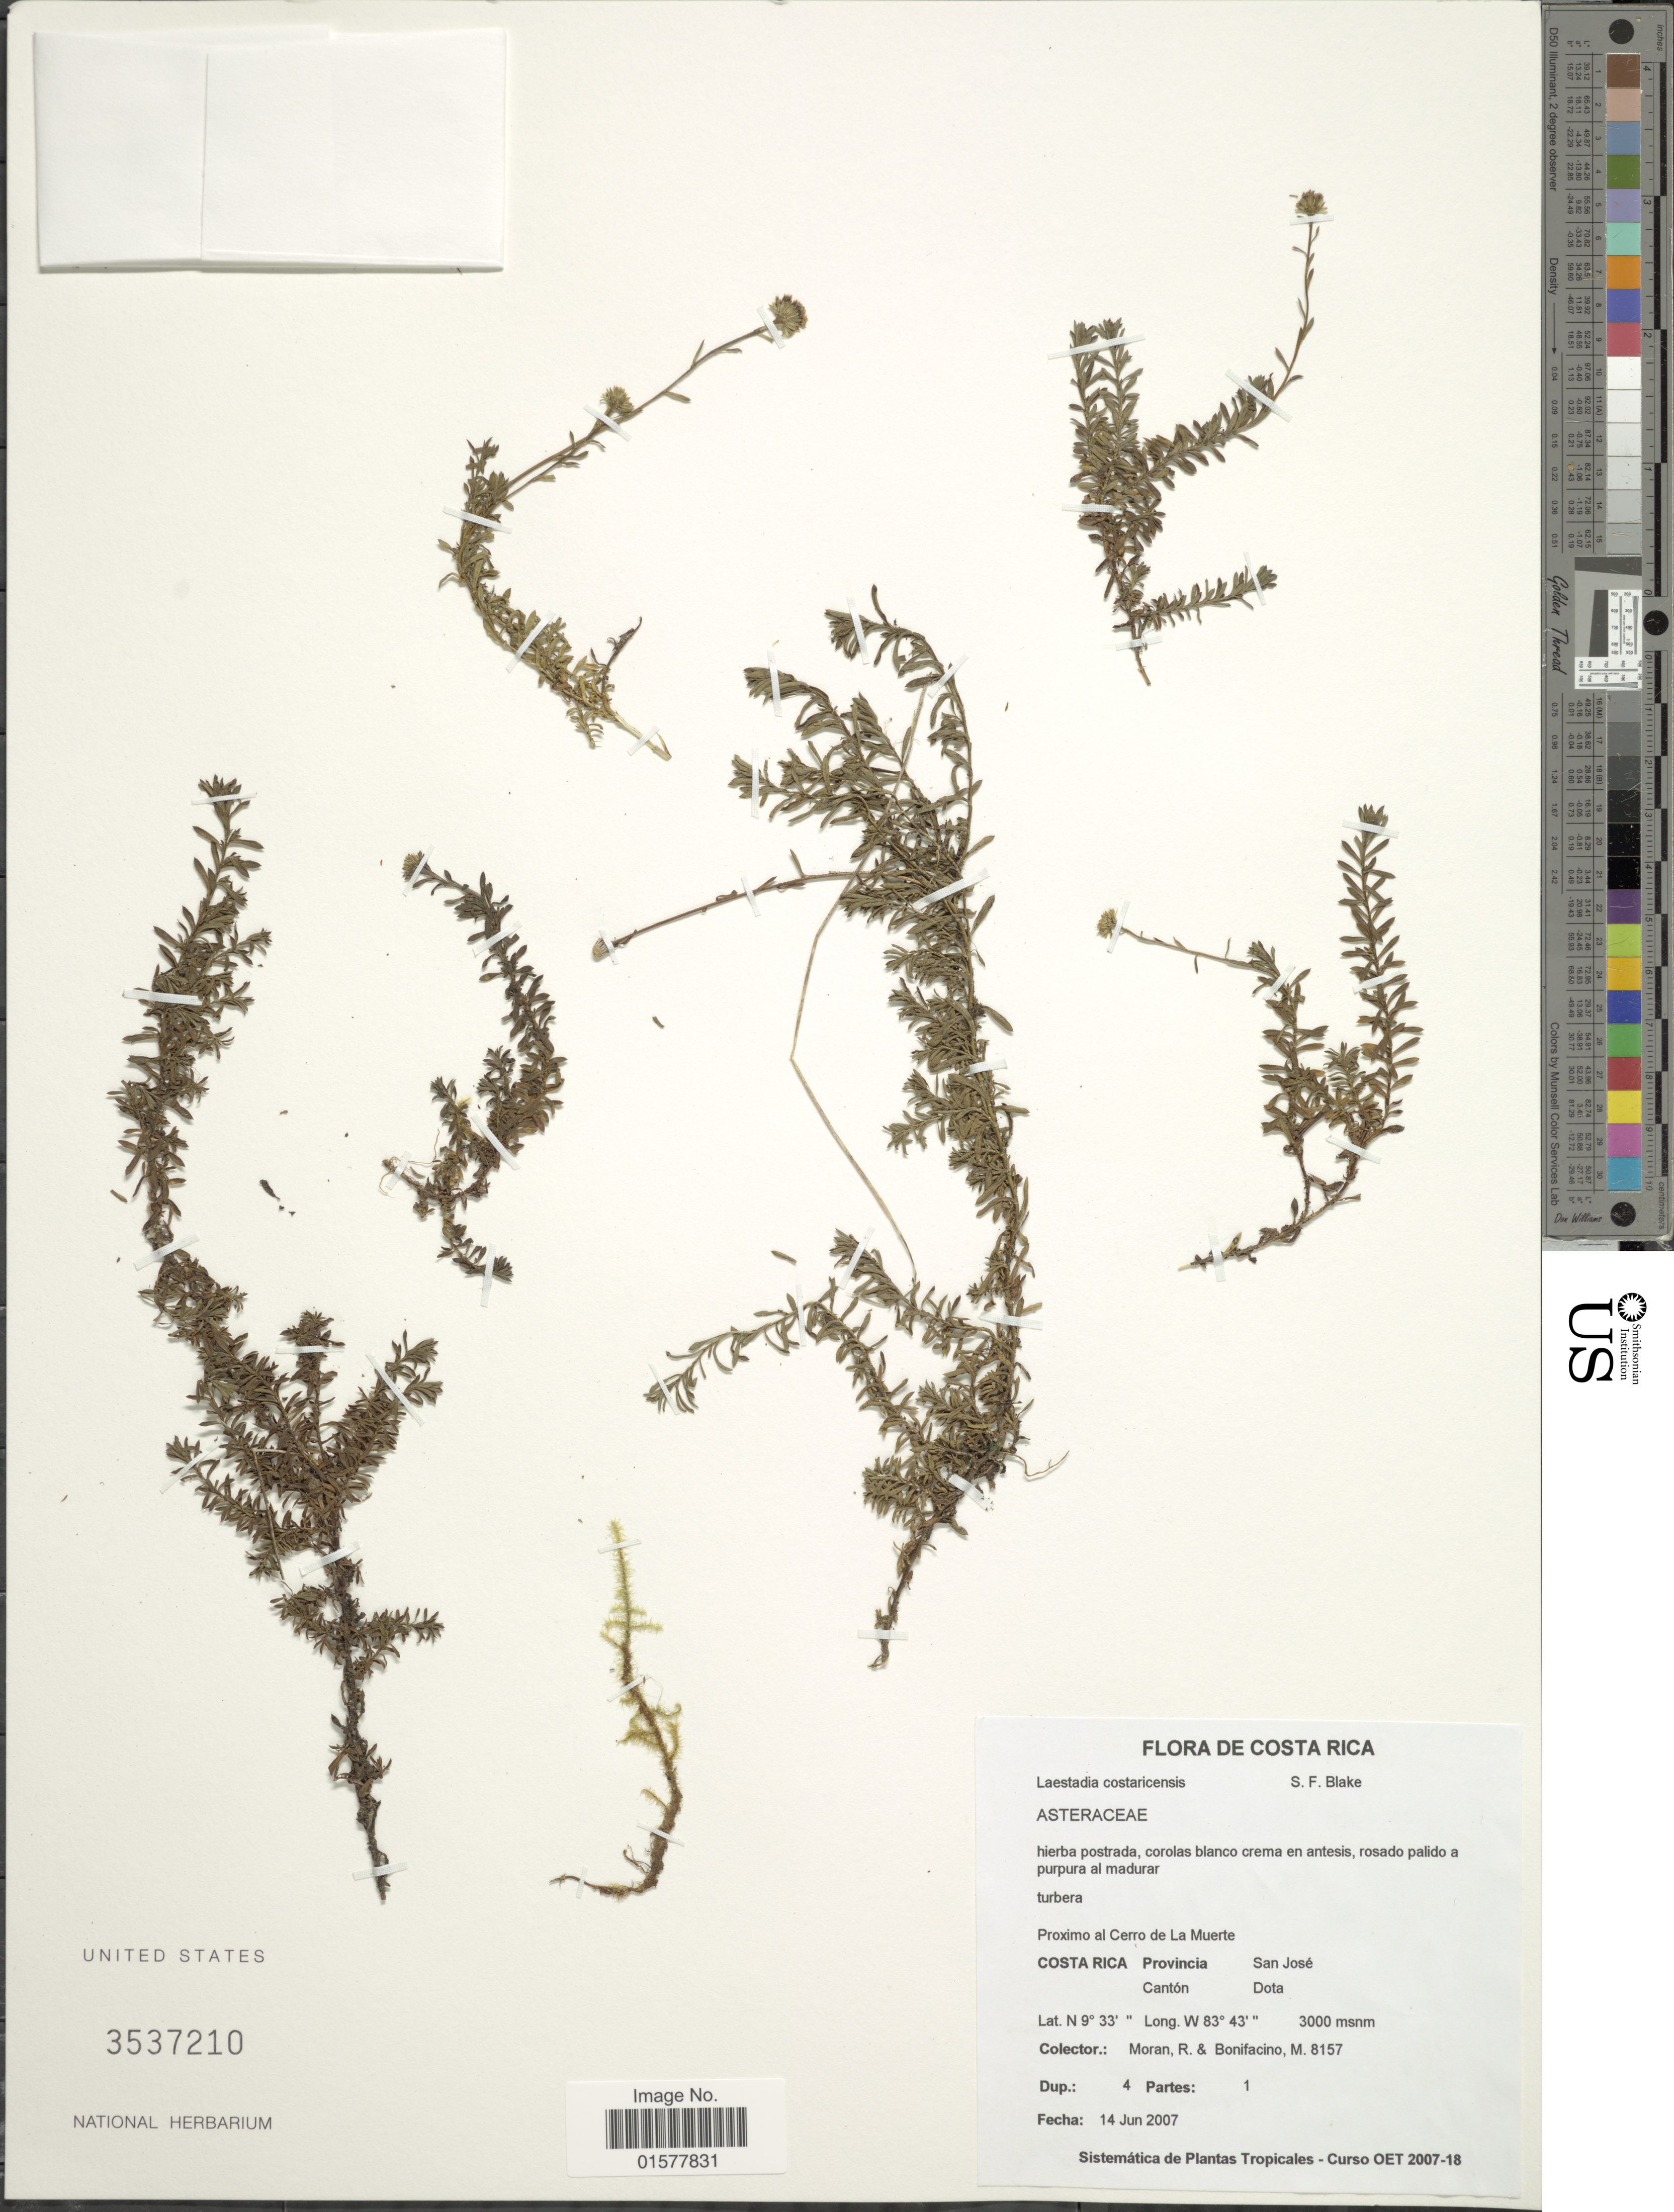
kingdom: Plantae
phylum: Tracheophyta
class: Magnoliopsida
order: Asterales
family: Asteraceae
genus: Laestadia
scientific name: Laestadia costaricensis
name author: S.F. Blake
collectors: R. Moran & M. Bonifacino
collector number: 8157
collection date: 2007-06-14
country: Costa Rica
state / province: San José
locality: Proximo al Cerro de La Muerte, Provincia San Jose, Canton Dota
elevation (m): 3000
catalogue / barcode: US 3537210